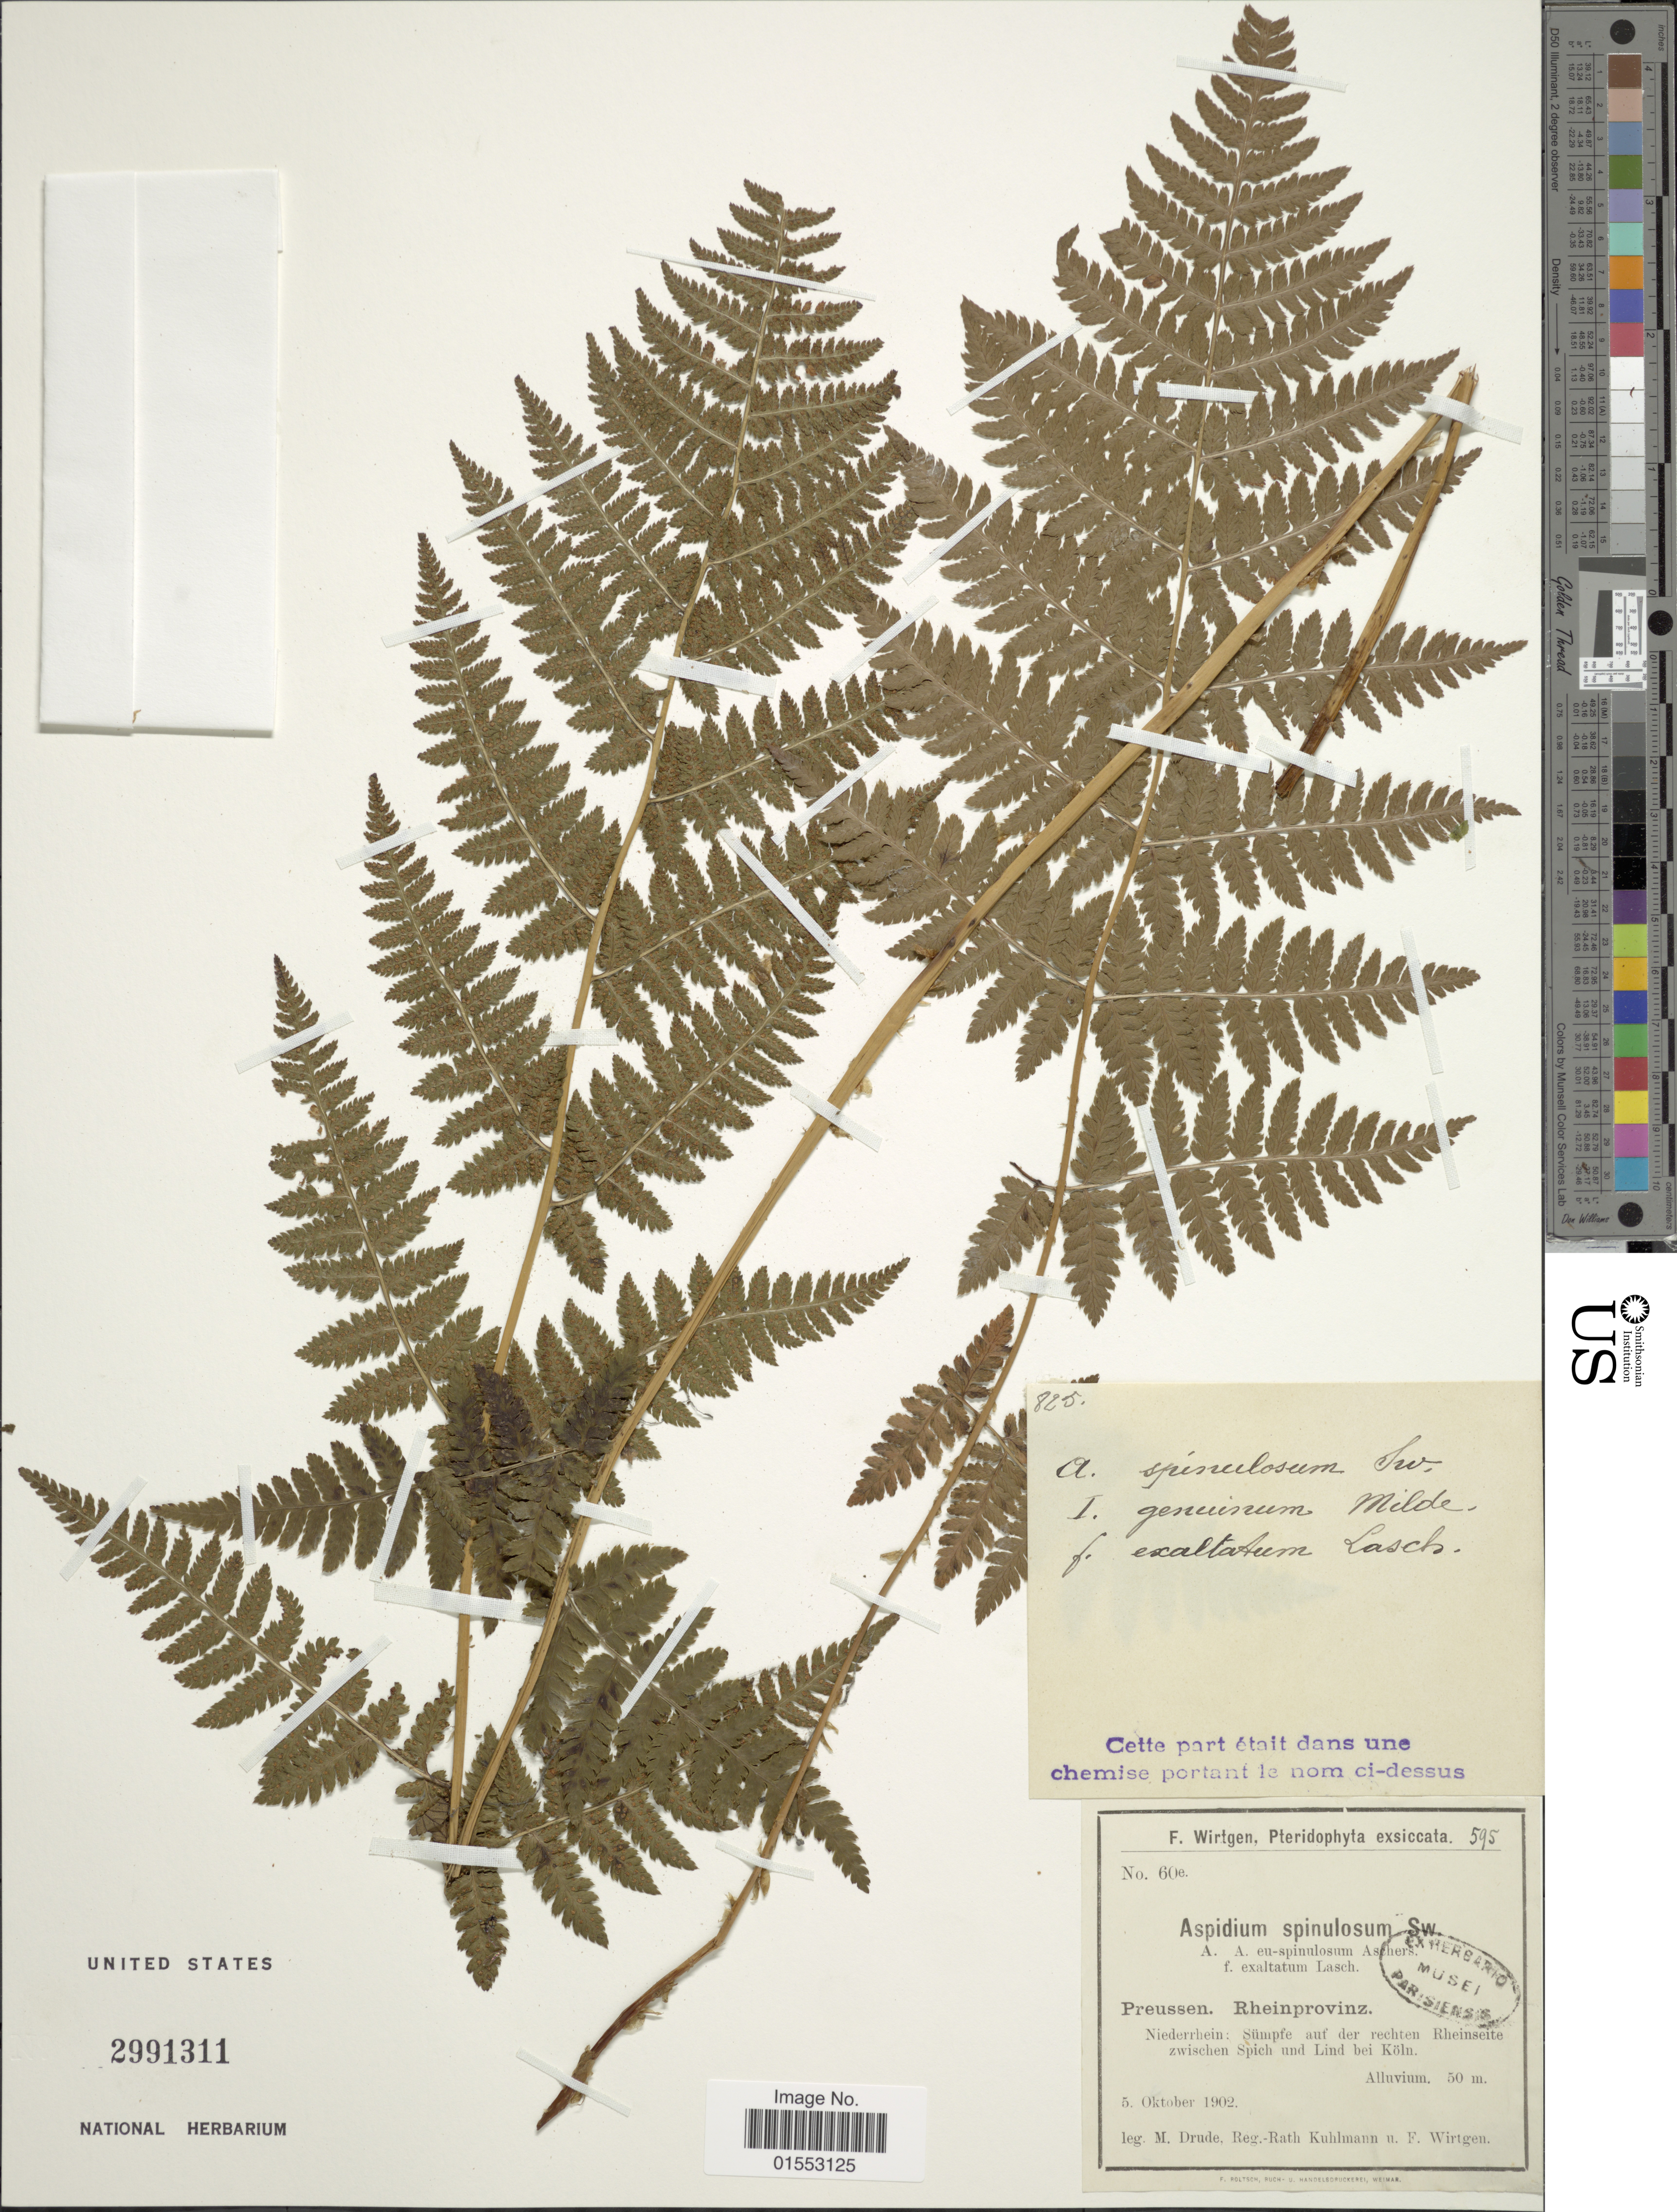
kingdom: Plantae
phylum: Tracheophyta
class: Polypodiopsida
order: Polypodiales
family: Dryopteridaceae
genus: Dryopteris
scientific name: Dryopteris carthusiana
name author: (Villars) H.P. Fuchs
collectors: M. Drude, R. Kuhlmann & F. Wirtgen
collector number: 60e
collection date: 1902-10-05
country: Germany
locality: Preussen: Rheinprovinz. Niederrhein: Sumpfe auf der rechten Rheinseite zwischen Spich und Lind bei Köln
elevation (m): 50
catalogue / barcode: US 2991311